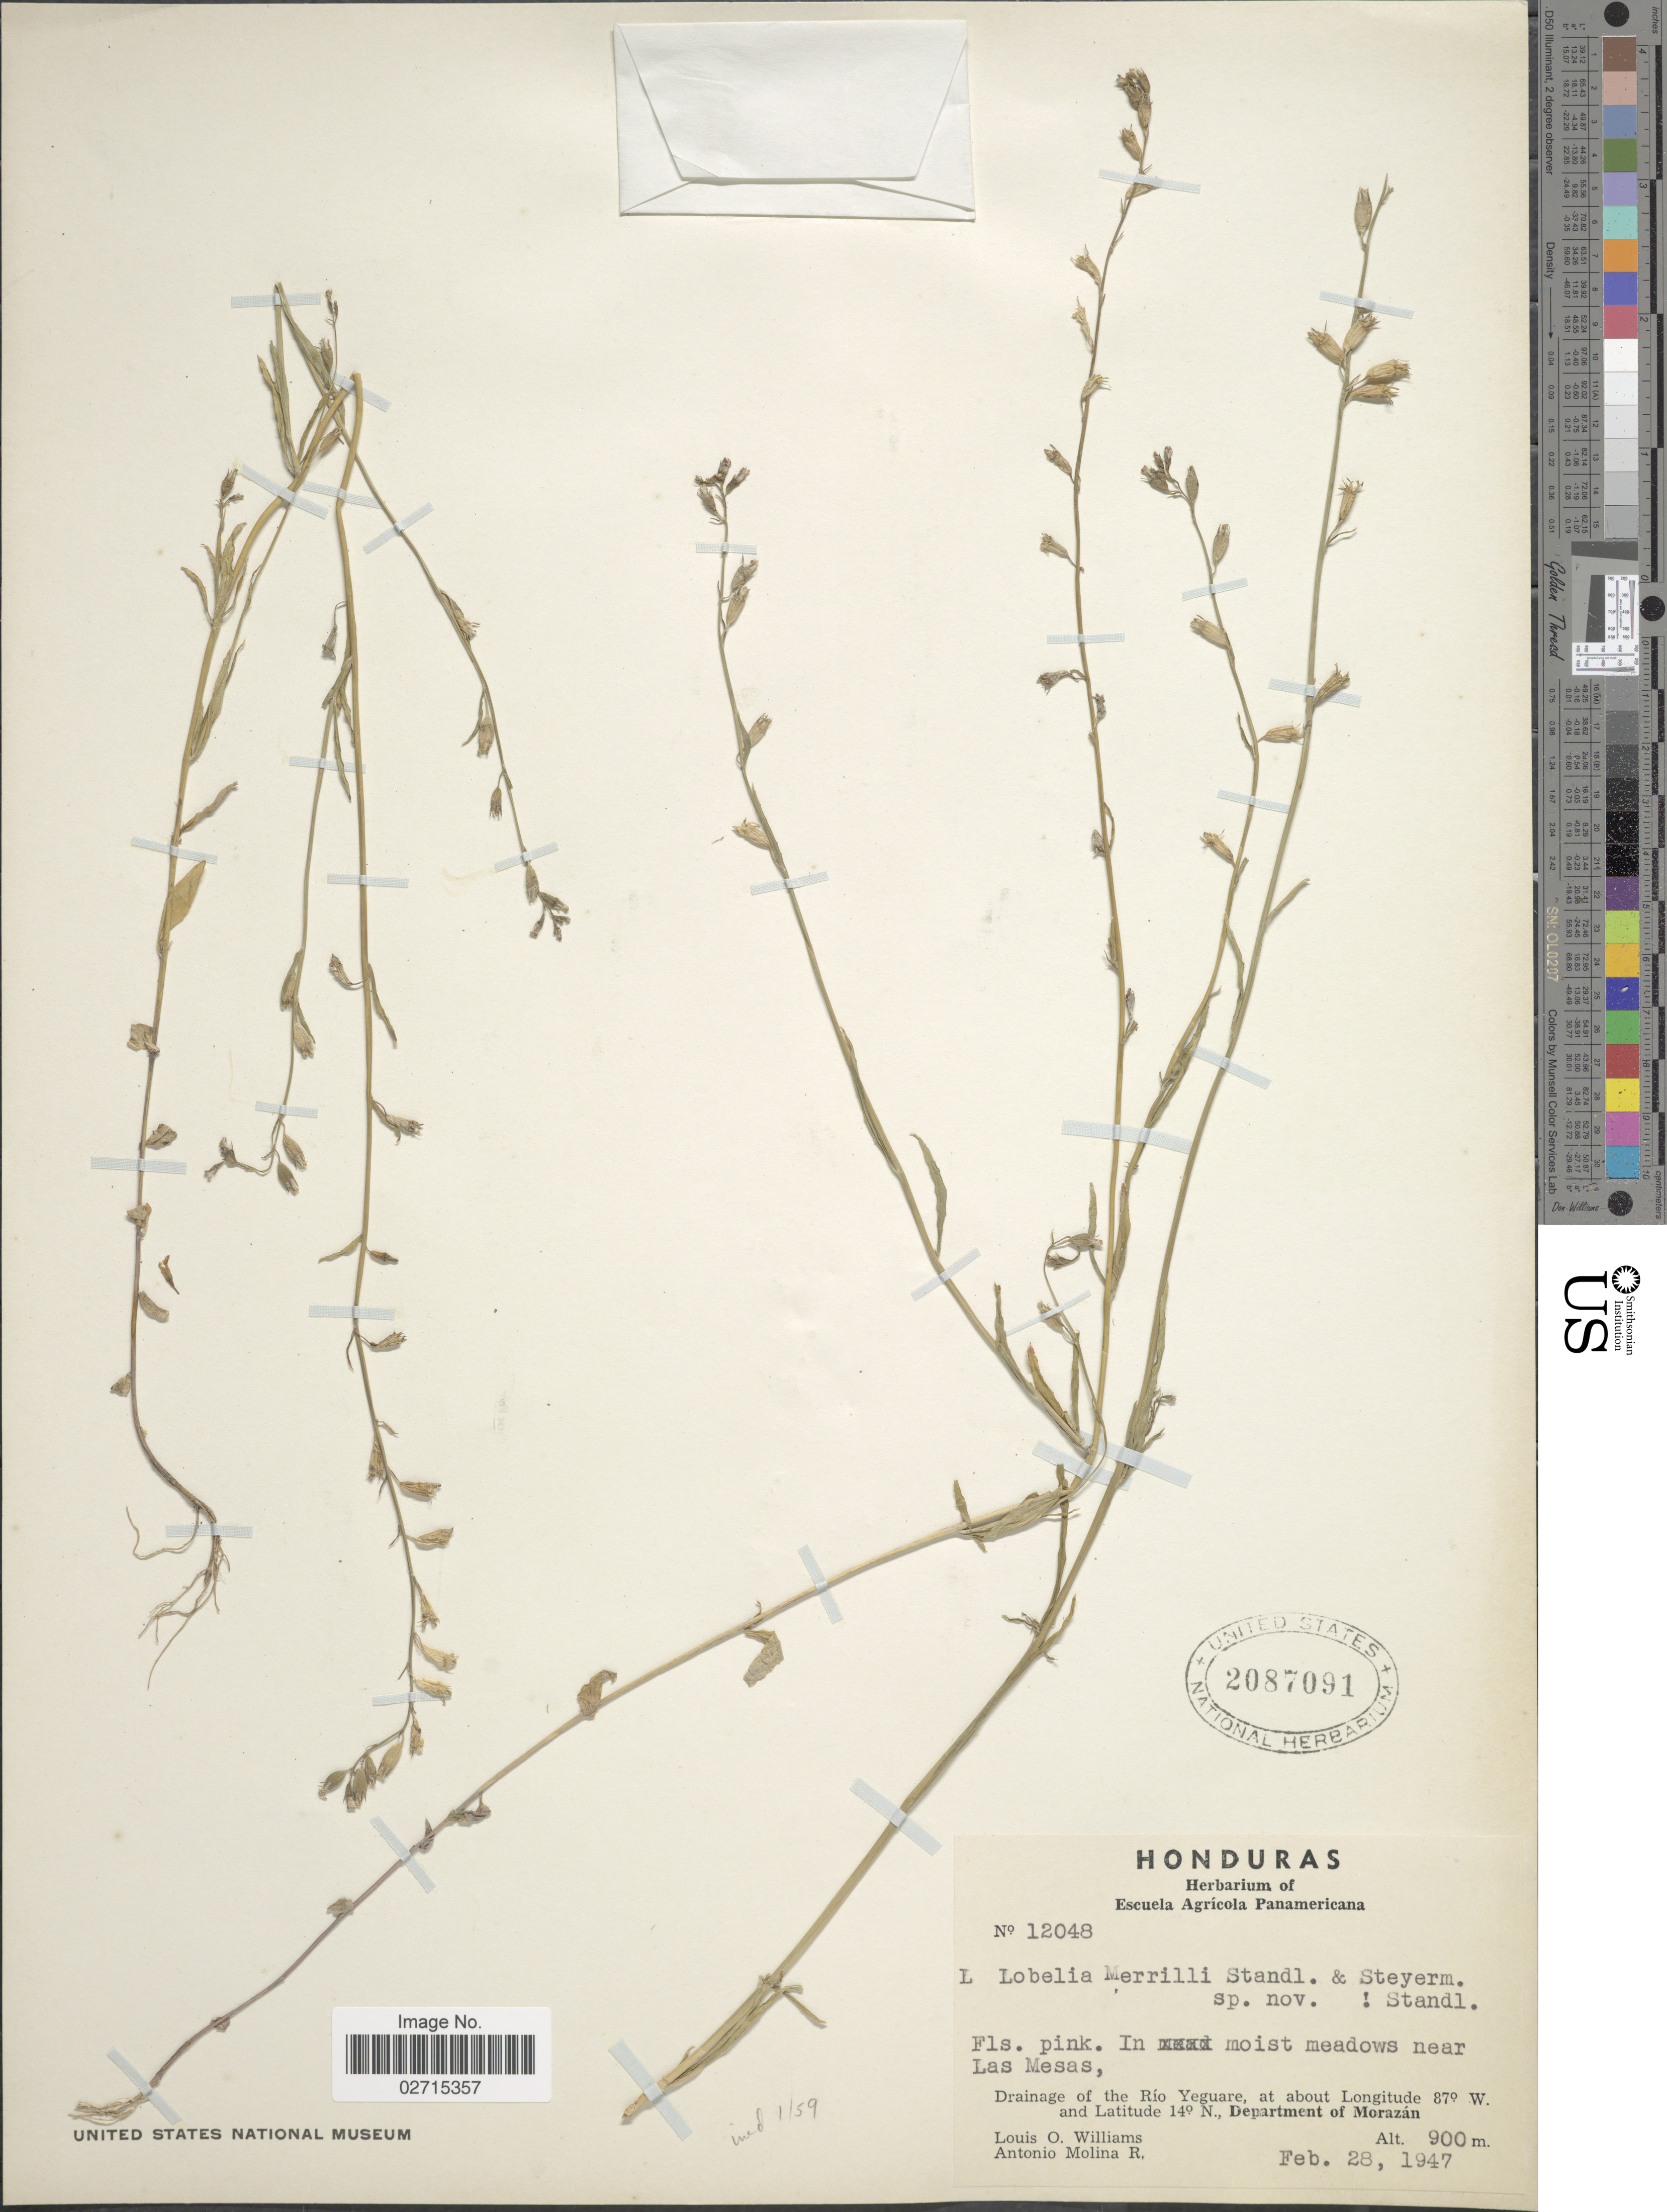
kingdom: Plantae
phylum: Tracheophyta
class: Magnoliopsida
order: Asterales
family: Campanulaceae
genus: Lobelia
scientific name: Lobelia sp.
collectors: L. O. Williams & A. Molina R.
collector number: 12048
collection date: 1947-02-28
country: Honduras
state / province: Fco. Morazán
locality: In moist meadows near Las Mesas, Drainage of the Río Yeguare, Department of Morazán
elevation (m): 900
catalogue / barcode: US 2087091